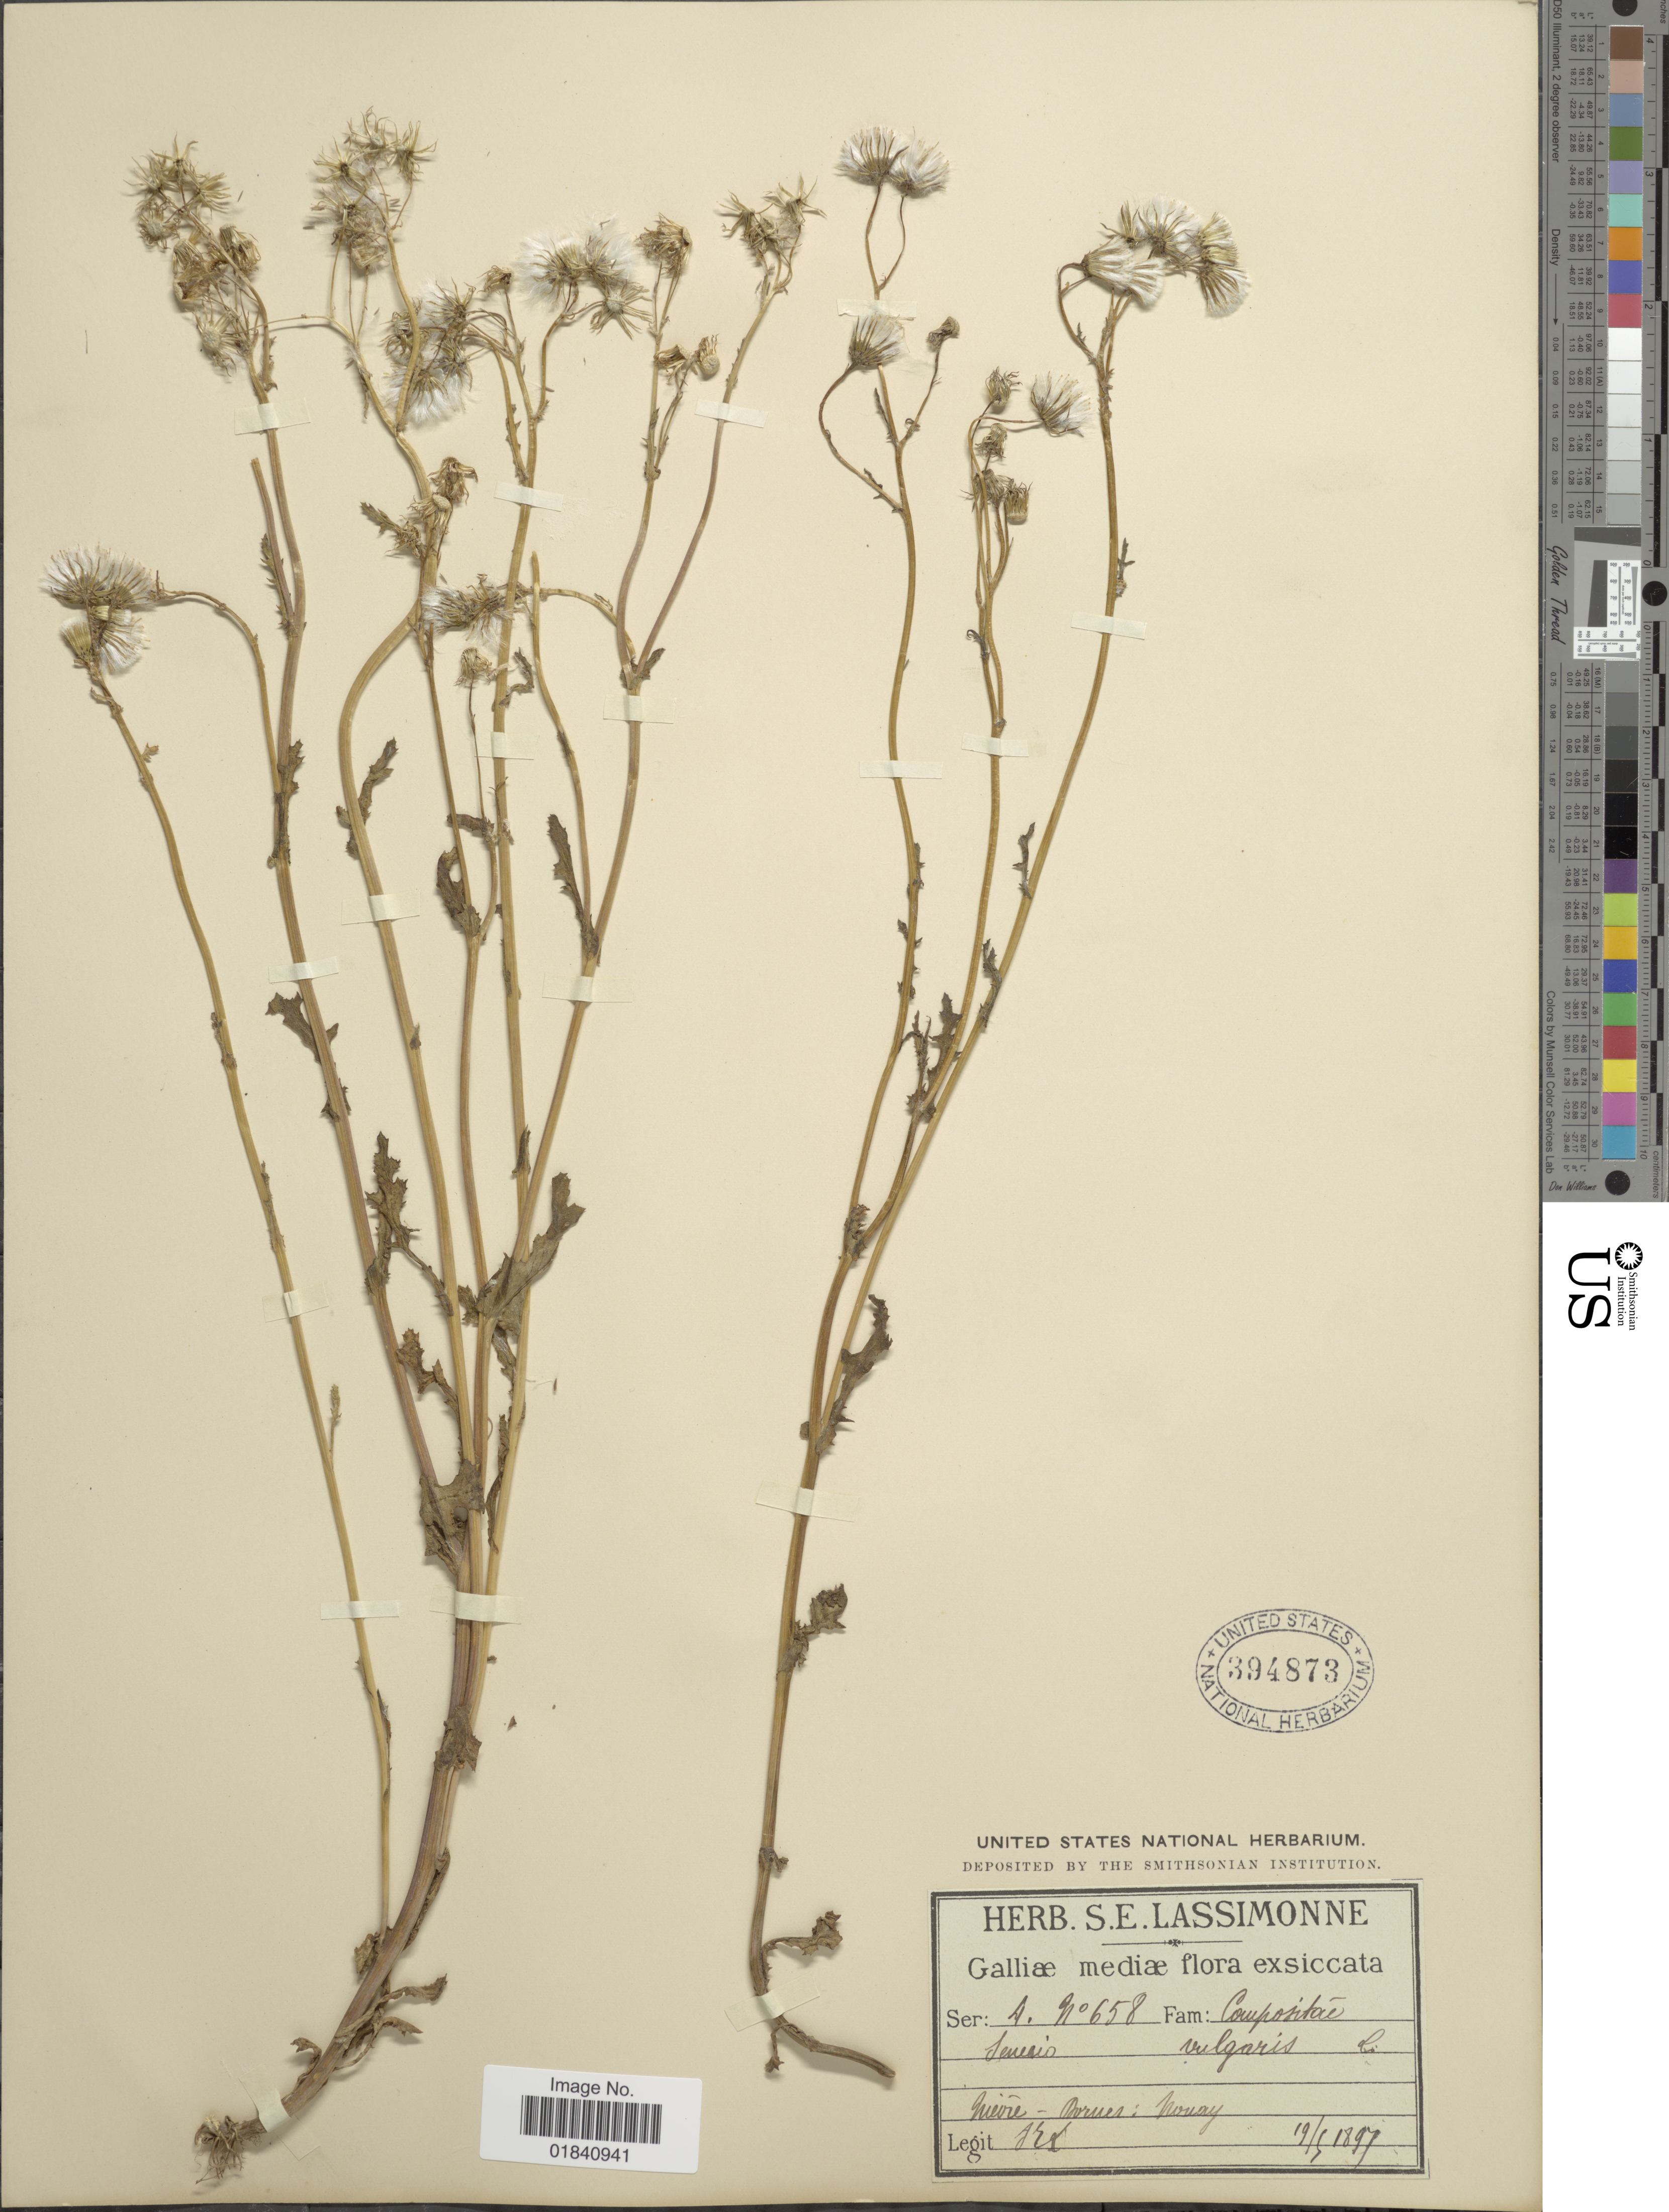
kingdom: Plantae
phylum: Tracheophyta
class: Magnoliopsida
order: Asterales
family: Asteraceae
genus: Senecio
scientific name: Senecio vulgaris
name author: L.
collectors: S. Lassimonne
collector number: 658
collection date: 1897-05-19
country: France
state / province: Bourgogne-Franche-Comté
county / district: Nièvre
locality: Galliæ mediæ [Central France]. Nièvre - Dornes: Nonay.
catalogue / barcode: US 394873